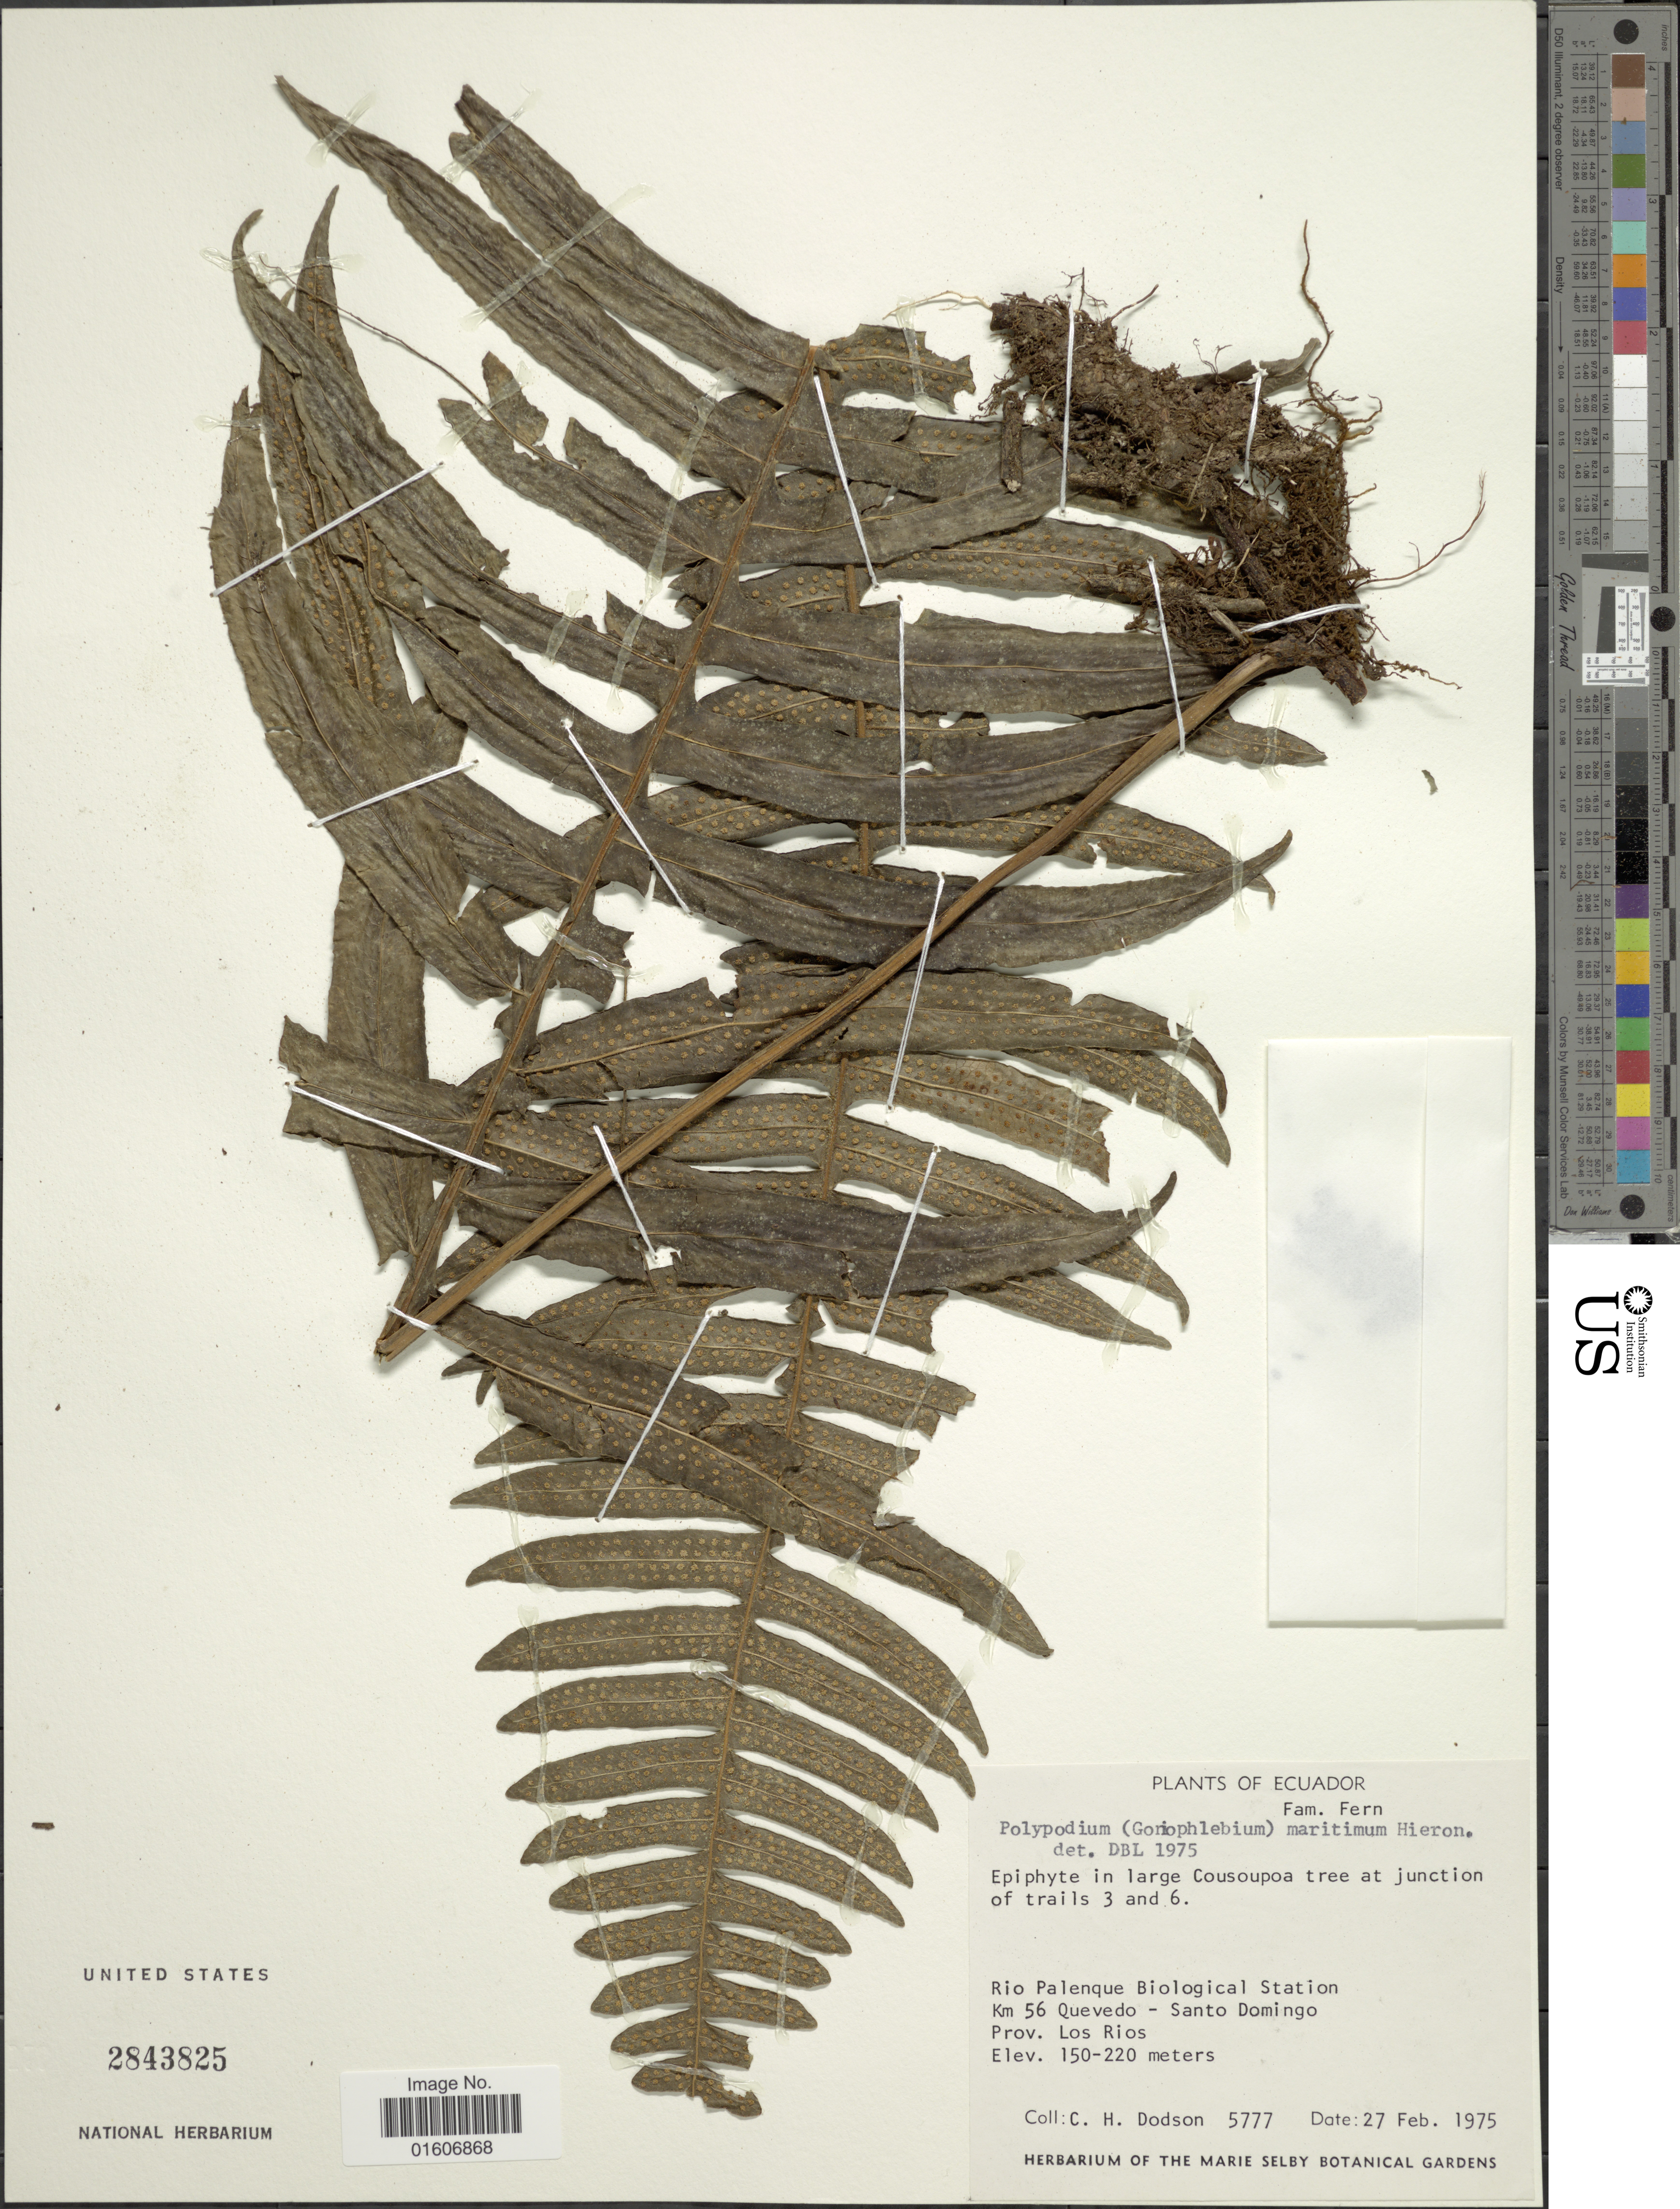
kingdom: Plantae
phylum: Tracheophyta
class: Polypodiopsida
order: Polypodiales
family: Polypodiaceae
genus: Serpocaulon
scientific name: Serpocaulon maritimum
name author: (Hieron.) A.R. Sm.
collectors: C. H. Dodson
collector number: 5777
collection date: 1975-02-27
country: Ecuador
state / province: Los Ríos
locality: Rio Palenque Biological Station Km 56 Quevedo - Santo Domingo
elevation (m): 150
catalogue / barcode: US 2843825